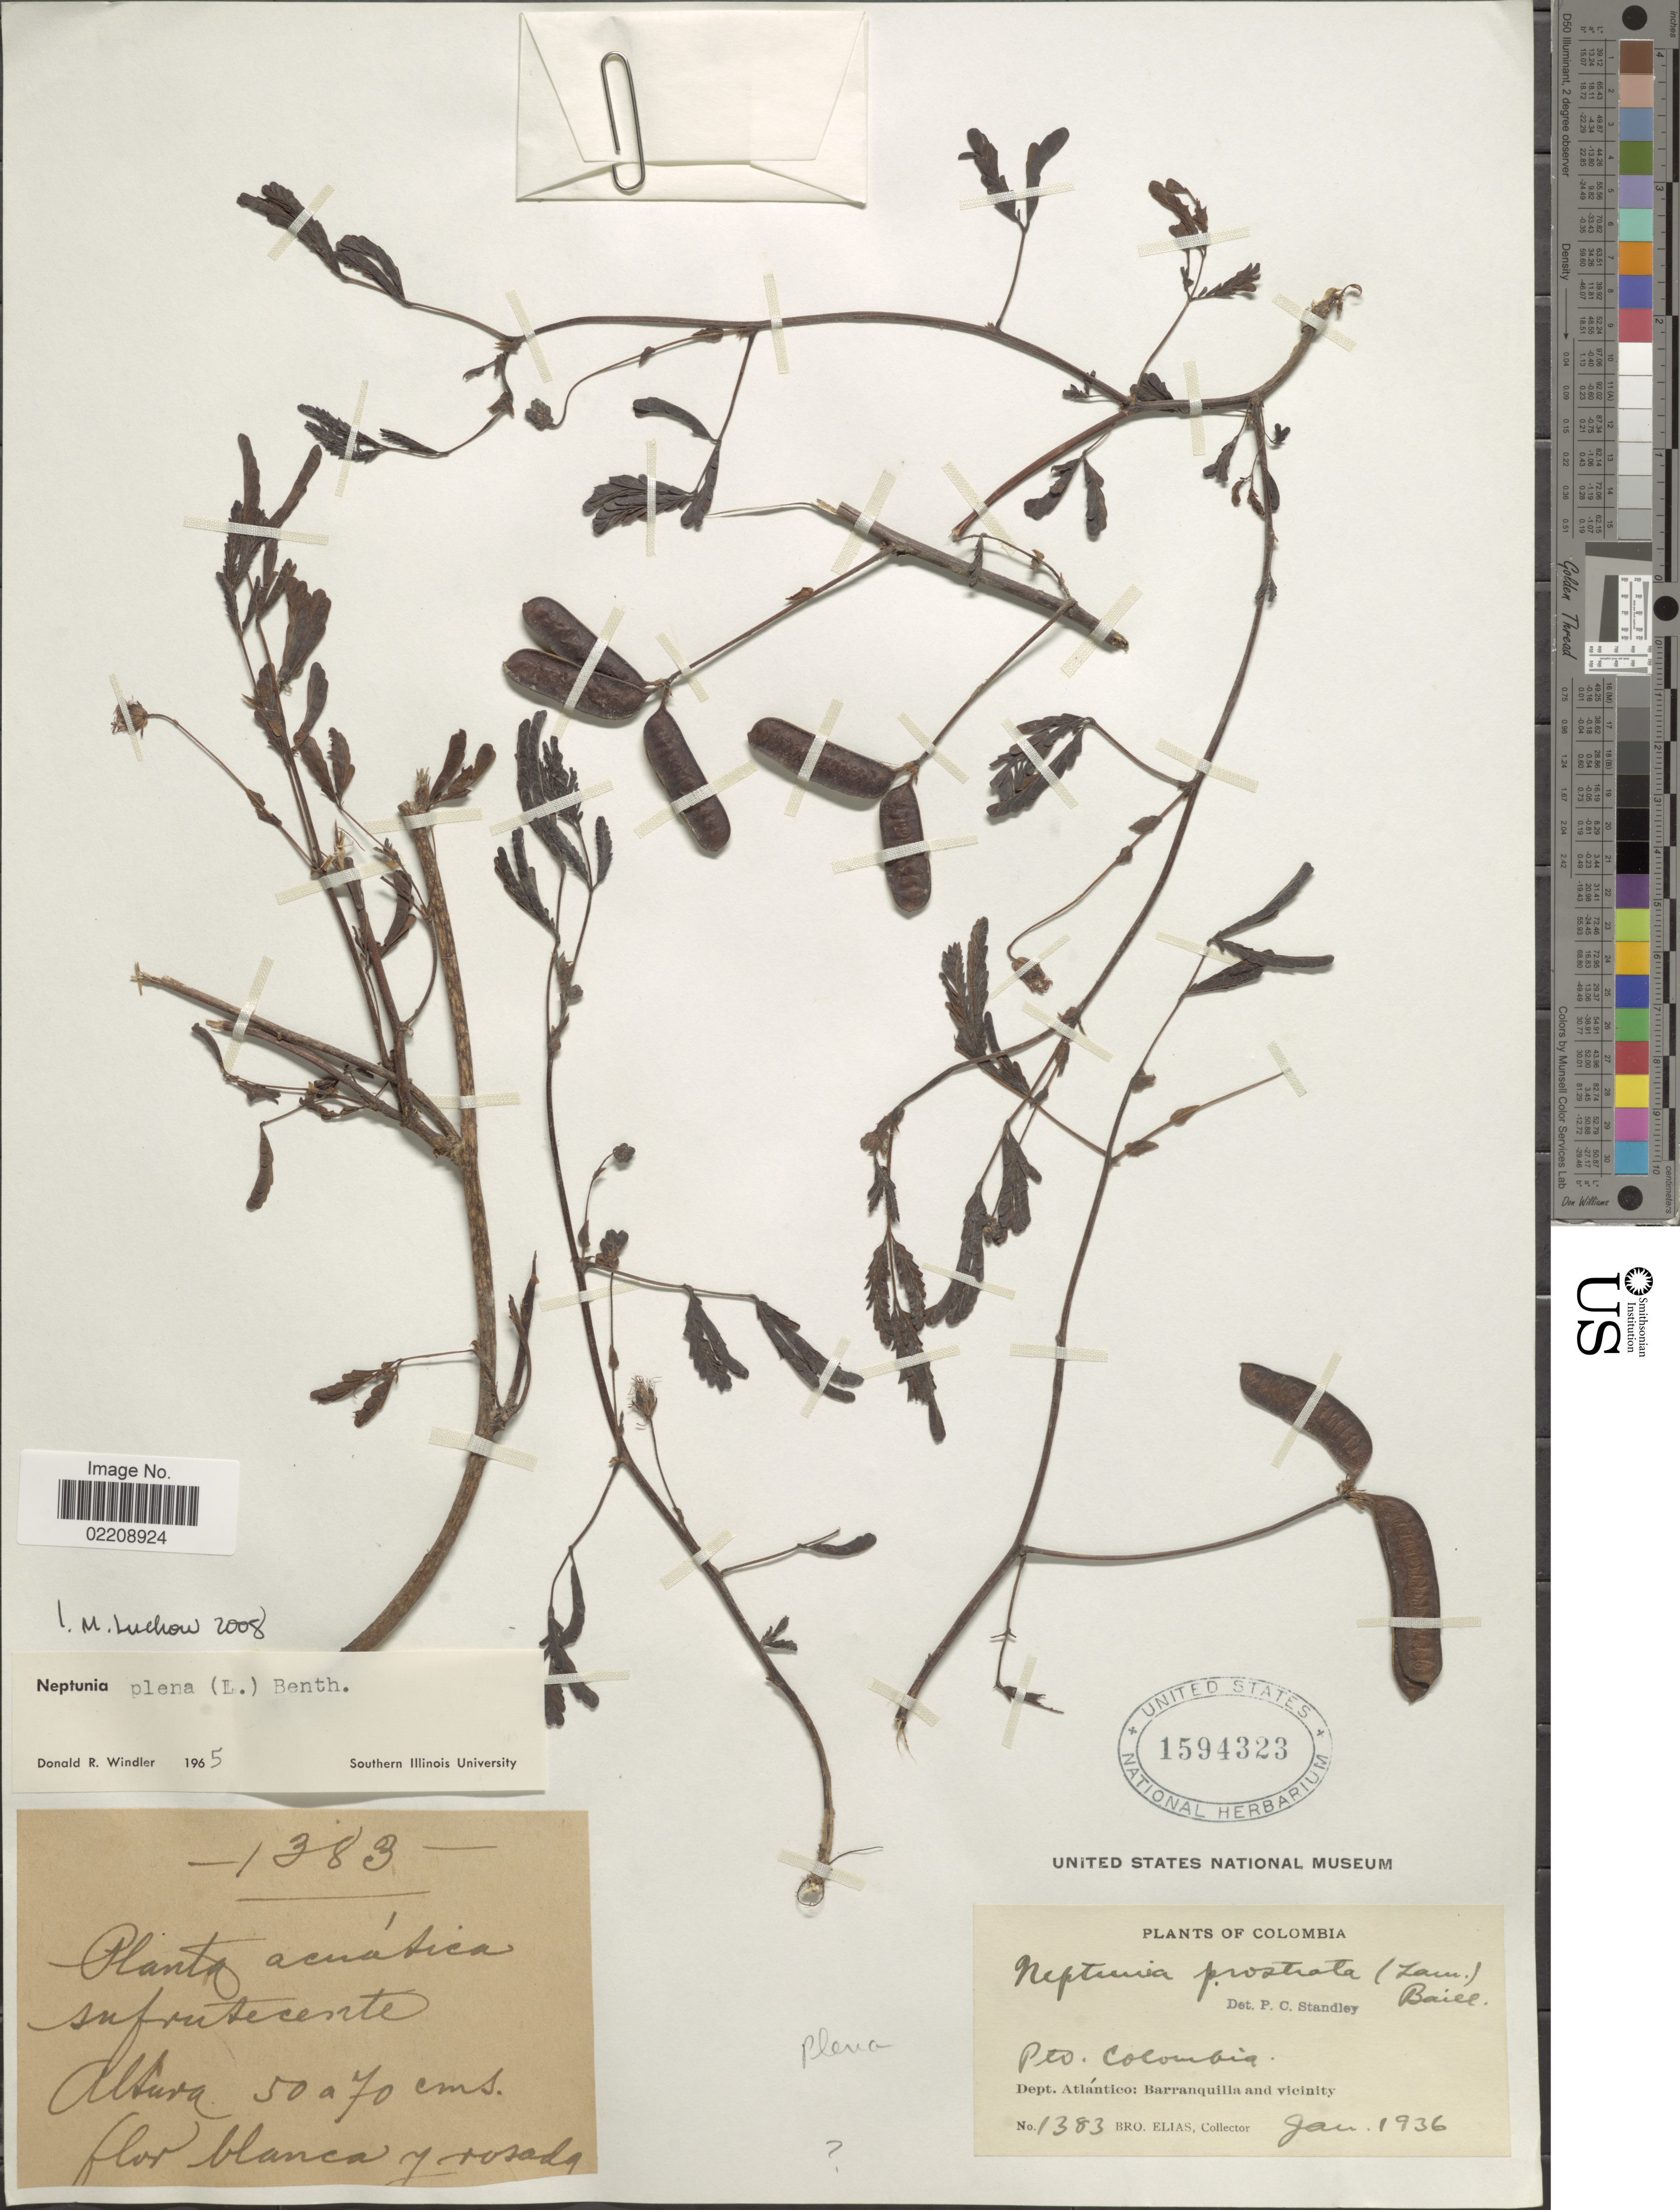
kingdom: Plantae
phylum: Tracheophyta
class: Magnoliopsida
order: Fabales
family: Fabaceae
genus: Neptunia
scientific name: Neptunia plena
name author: (L.) Benth.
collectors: Bro. Elias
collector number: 1383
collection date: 1936-01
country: Colombia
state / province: Atlántico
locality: Pto. Colombia, Barranquilla and vicinity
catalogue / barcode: US 1594323